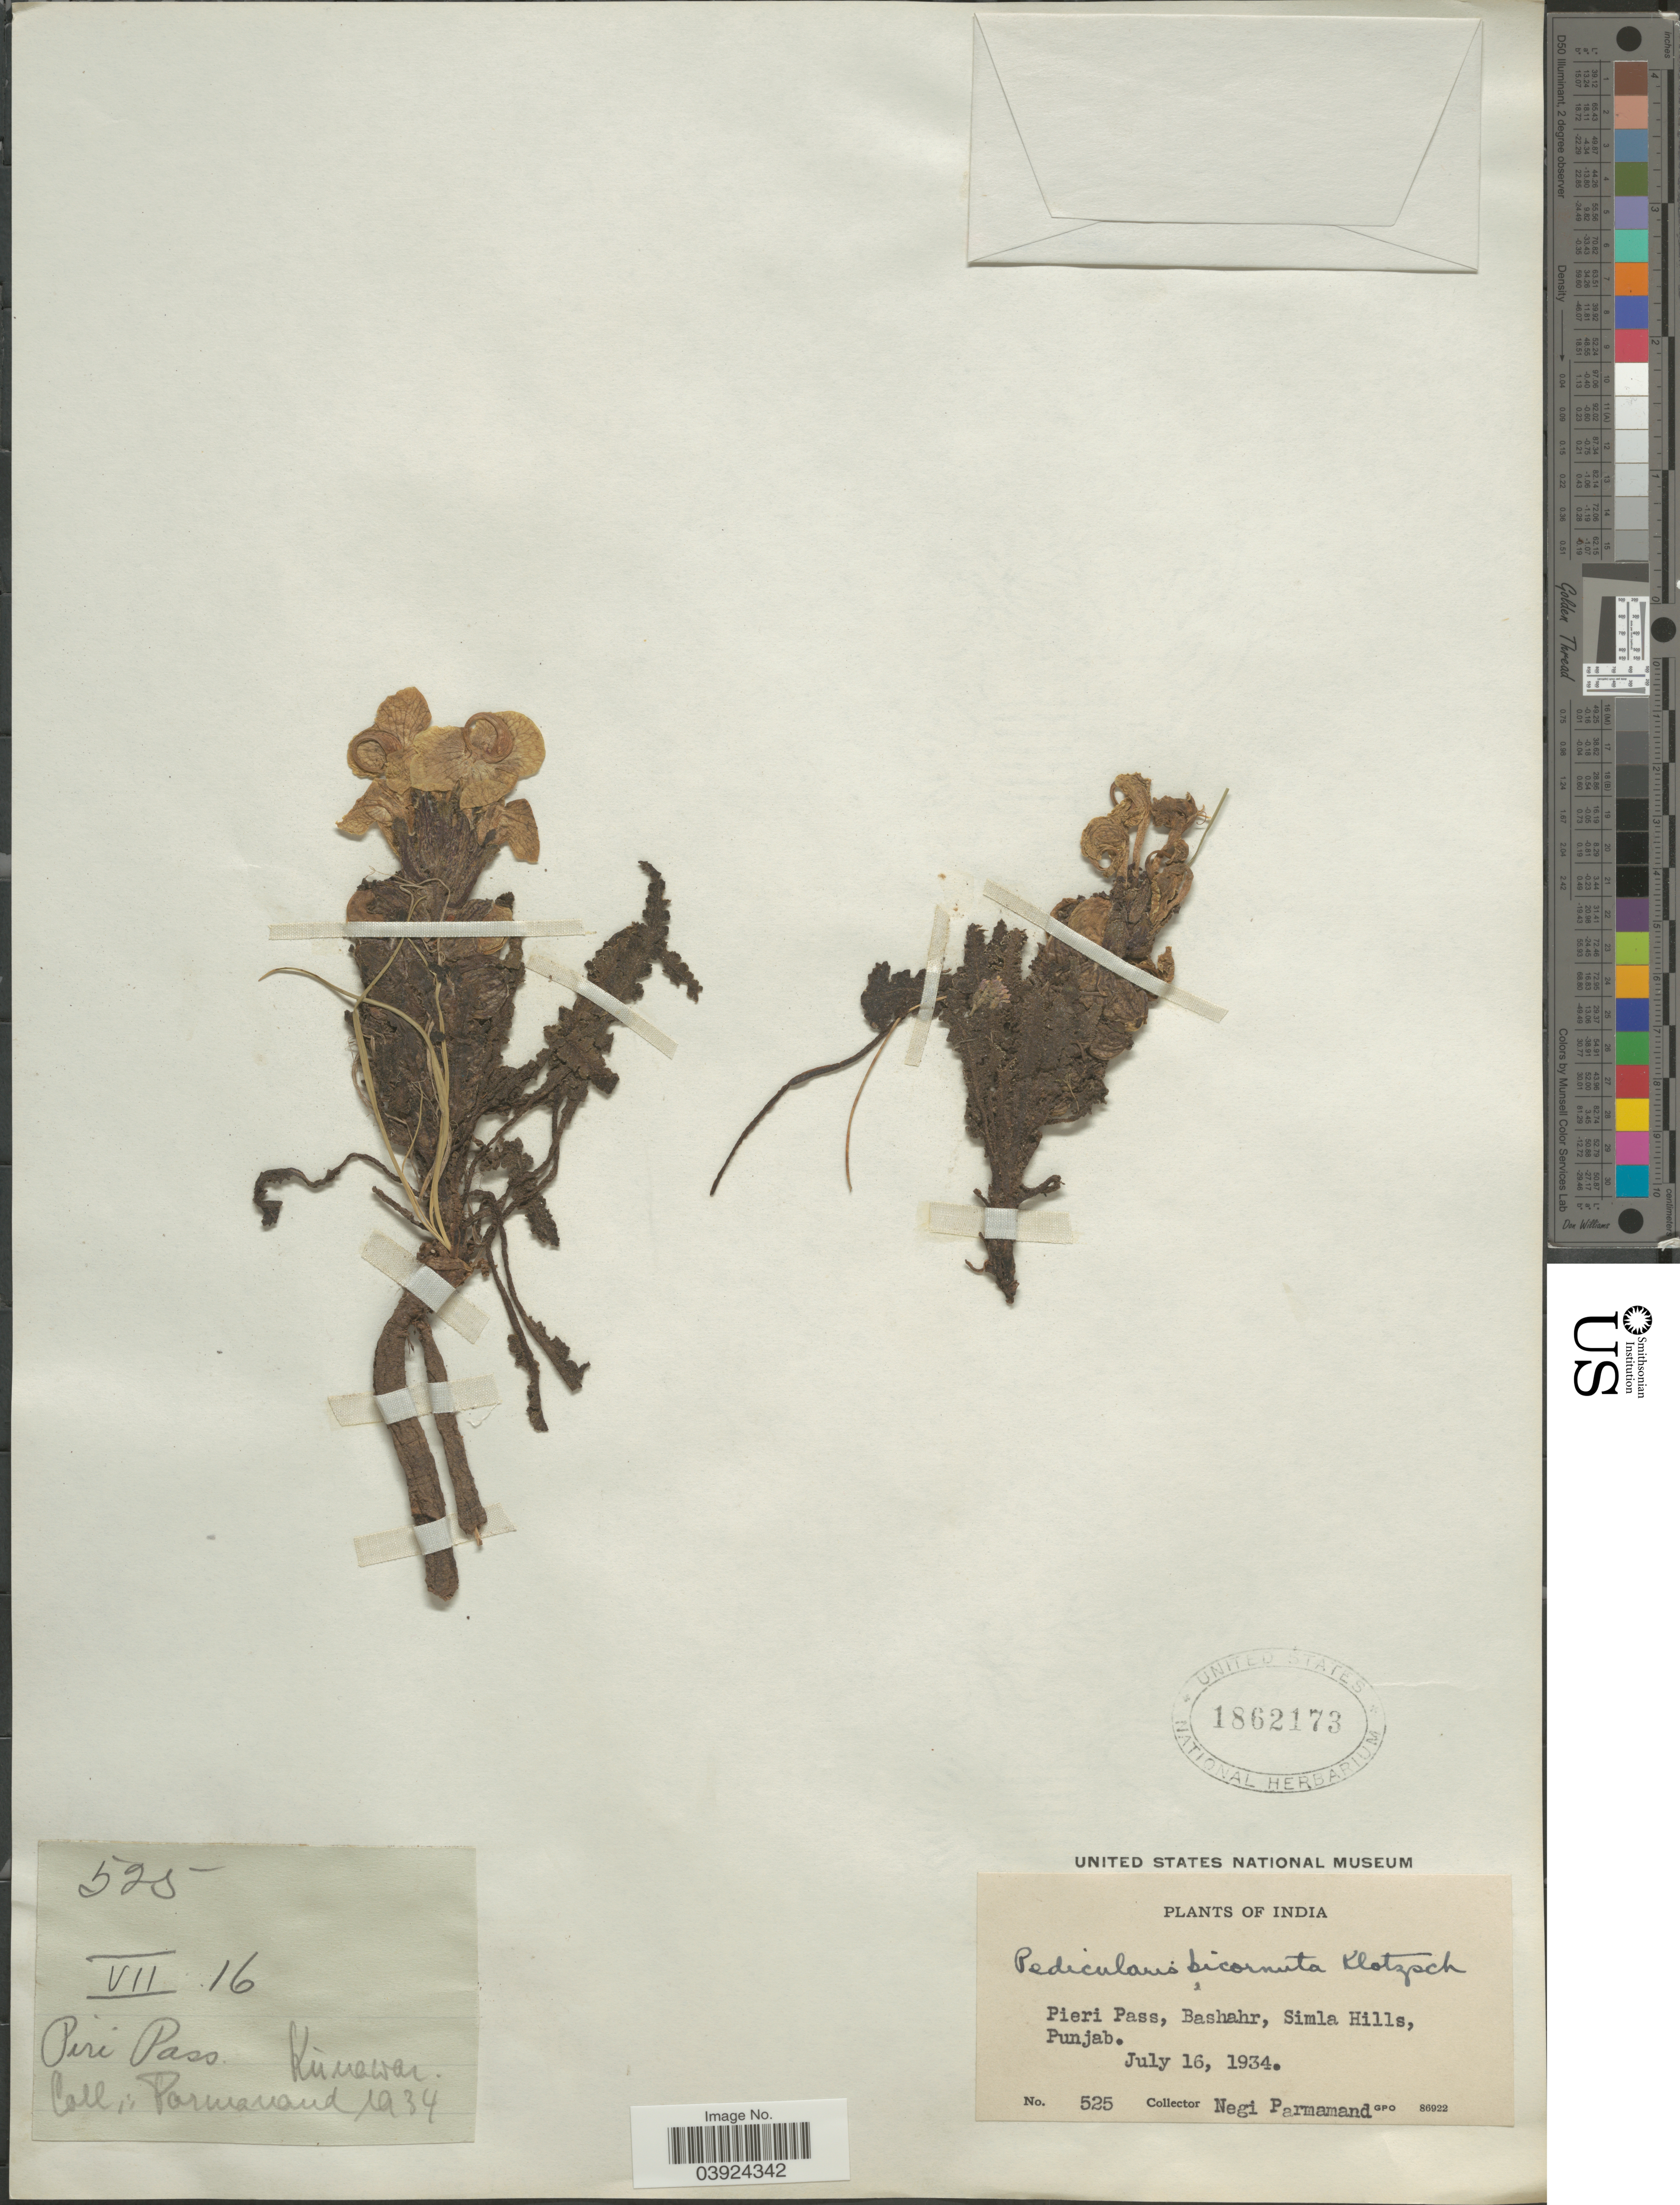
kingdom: Plantae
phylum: Tracheophyta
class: Magnoliopsida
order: Lamiales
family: Orobanchaceae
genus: Pedicularis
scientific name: Pedicularis bicornuta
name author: Klotzsch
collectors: N. Parmanand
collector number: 525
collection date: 1934-07-16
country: India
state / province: Himachal Pradesh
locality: Pieri Pass, Bashahr, Simla Hills.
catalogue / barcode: US 1862173